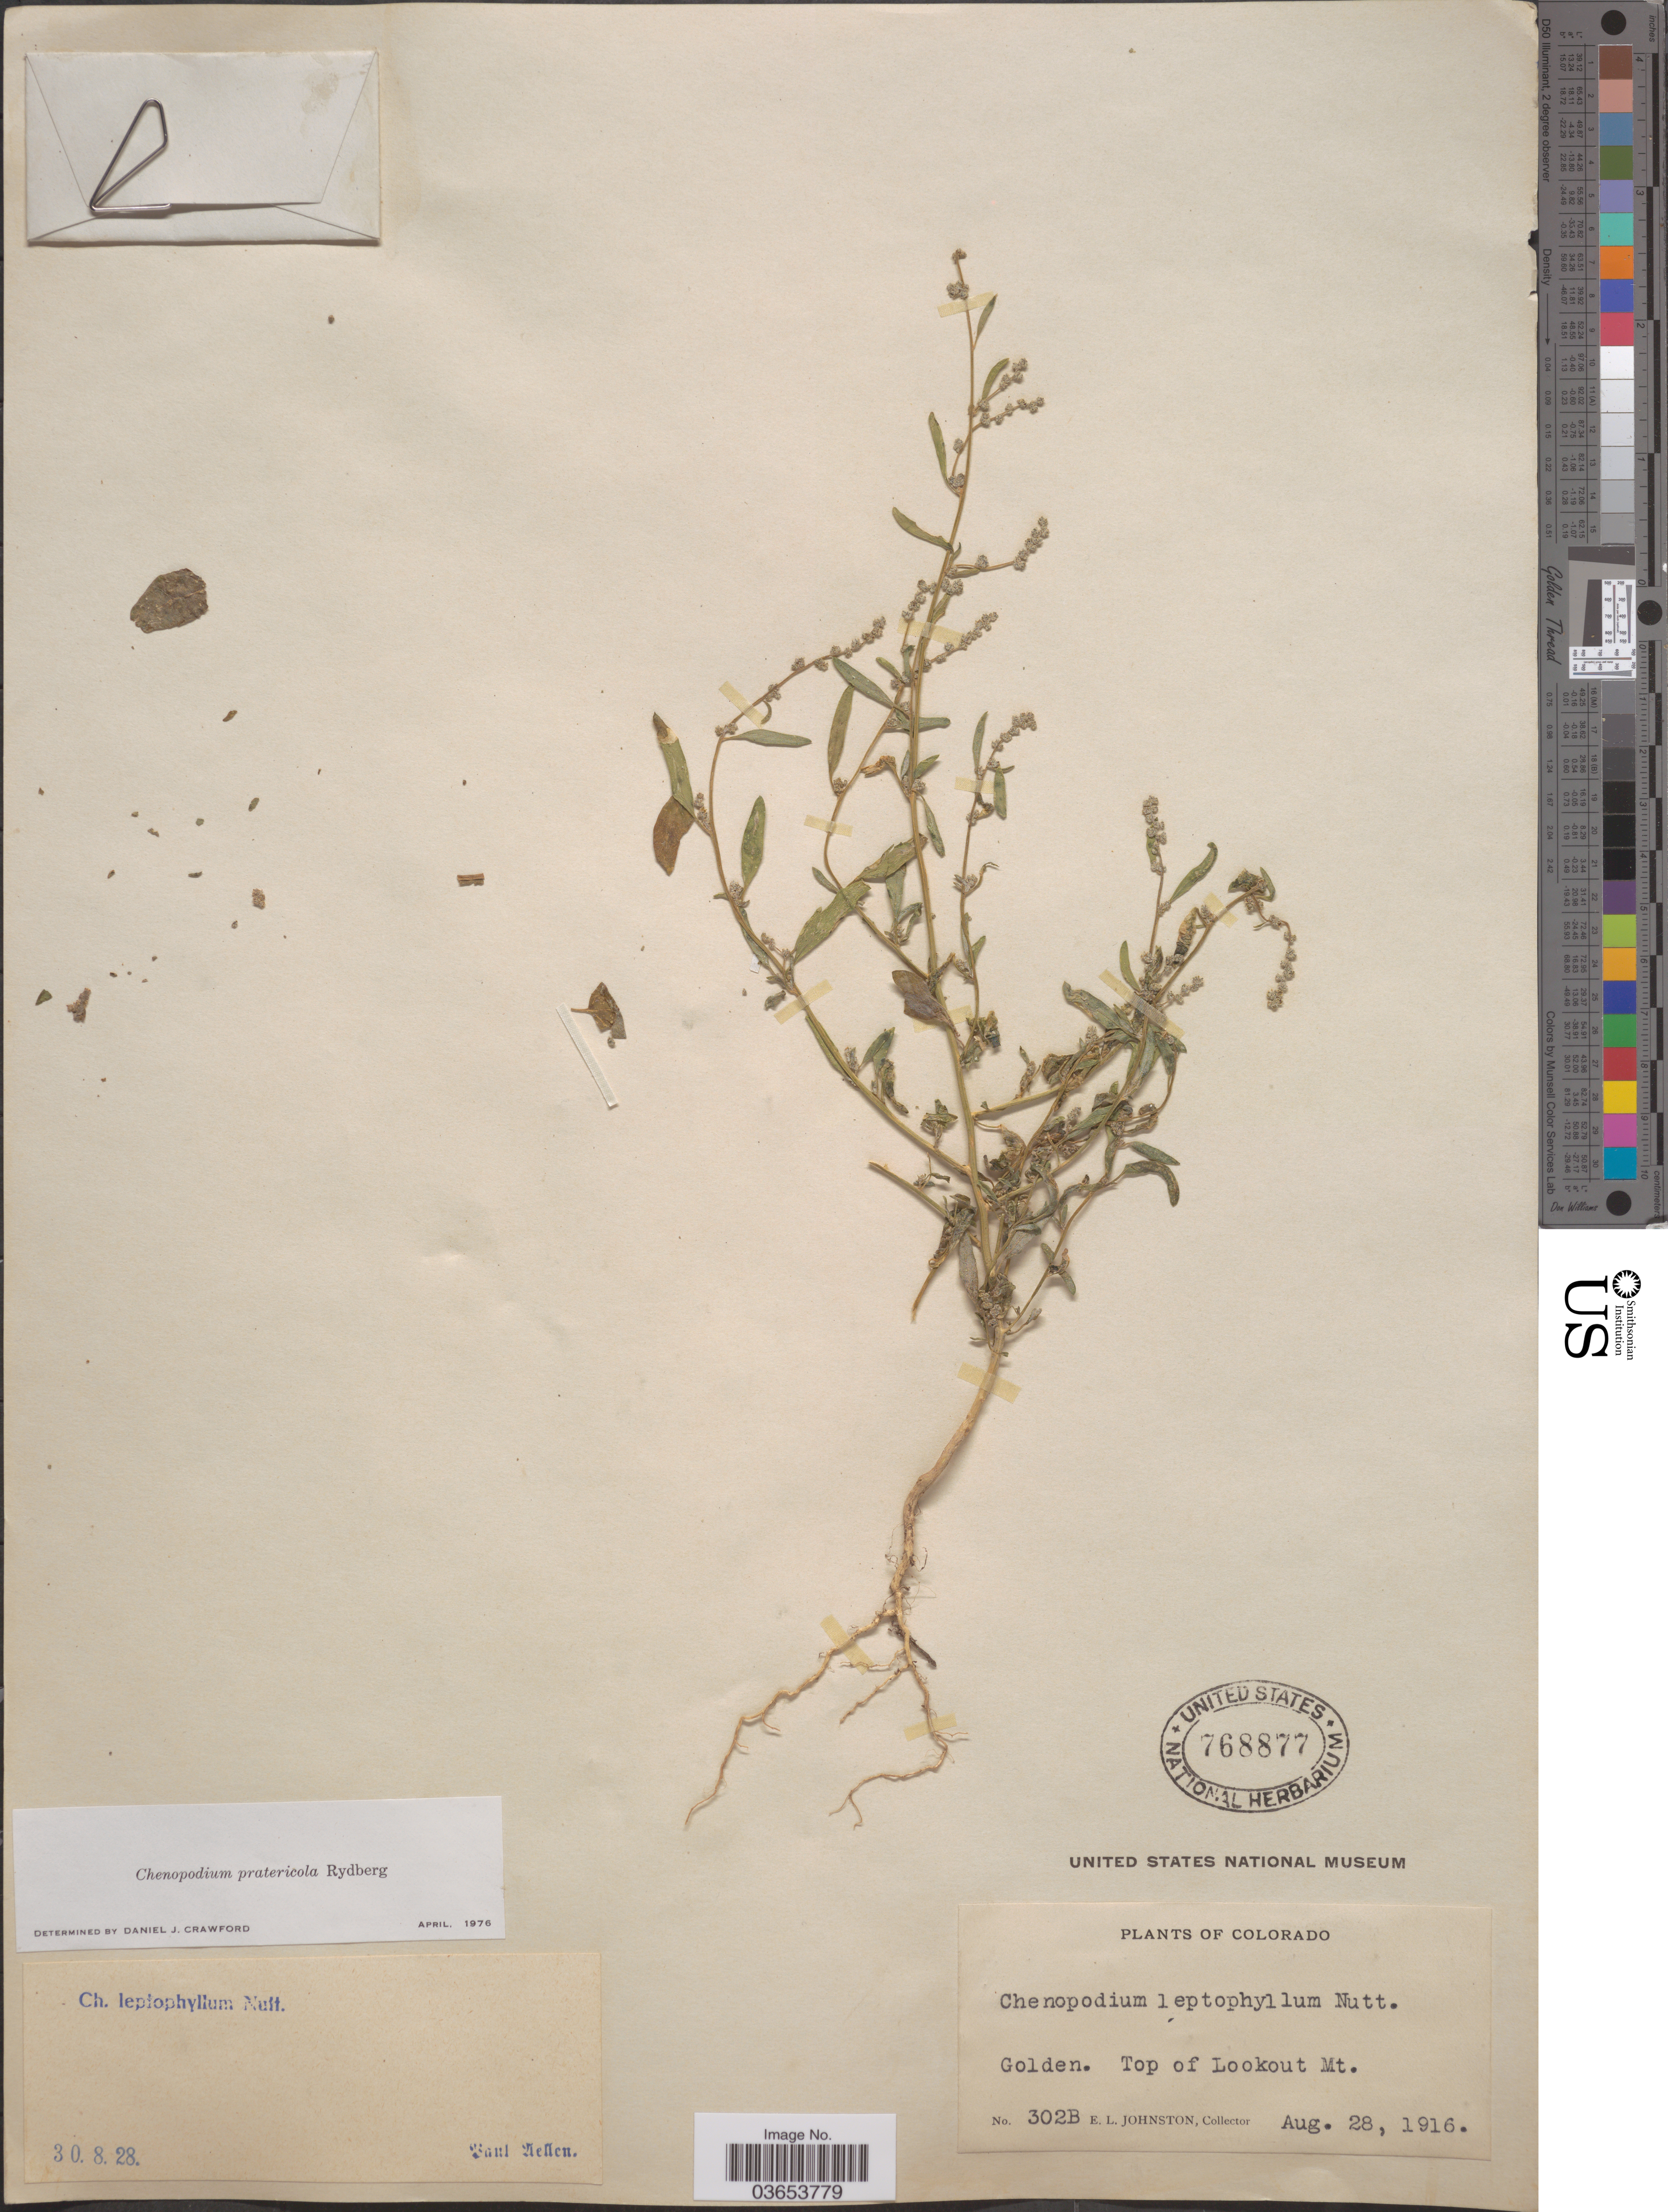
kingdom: Plantae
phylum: Tracheophyta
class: Magnoliopsida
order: Caryophyllales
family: Amaranthaceae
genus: Chenopodium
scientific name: Chenopodium pratericola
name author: Rydb.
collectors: E. L. Johnston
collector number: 302B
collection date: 1916-08-28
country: United States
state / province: Colorado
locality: Golden. Top of Lookout Mt.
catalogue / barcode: US 768877